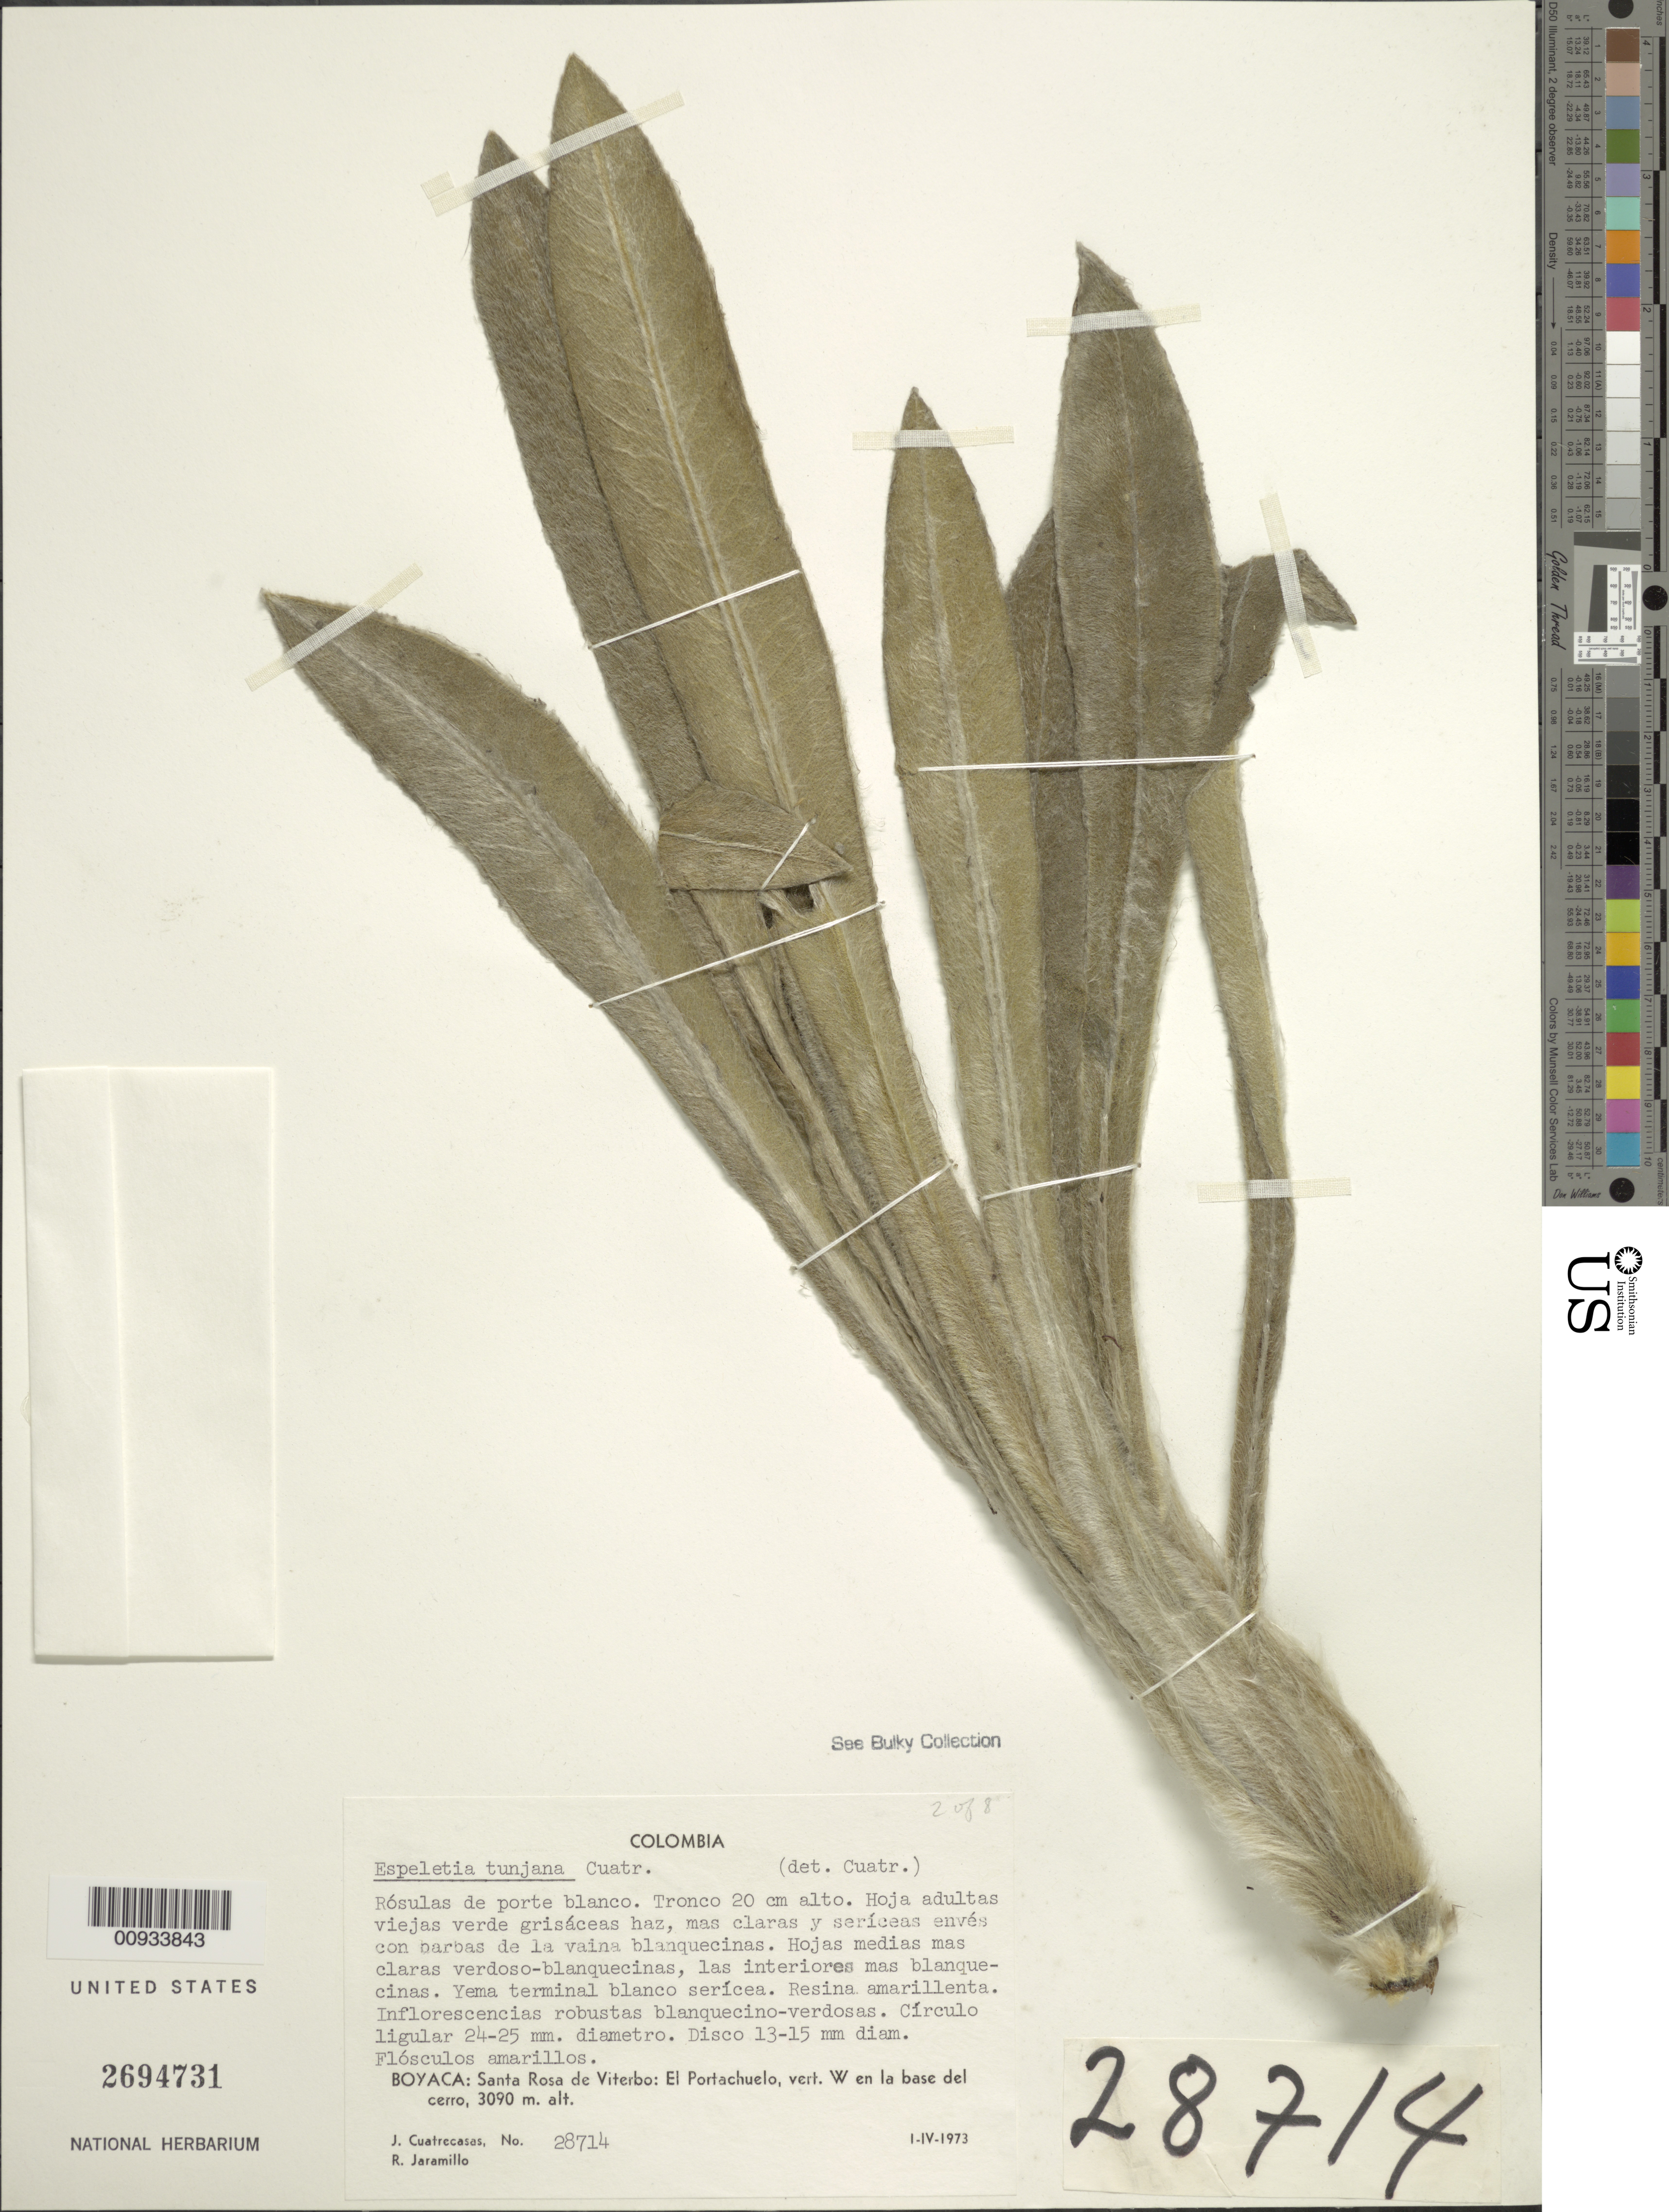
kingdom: Plantae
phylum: Tracheophyta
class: Magnoliopsida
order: Asterales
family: Asteraceae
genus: Espeletia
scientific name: Espeletia tunjana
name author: Cuatrec.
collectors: J. Cuatrecasas & R. Jaramillo M.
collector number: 28714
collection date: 1973-04-01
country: Colombia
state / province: Boyacá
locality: Santa Rosa de Viterbo, El Portachuelo, vert. W en la base del cerro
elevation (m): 3090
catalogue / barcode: US 2694731